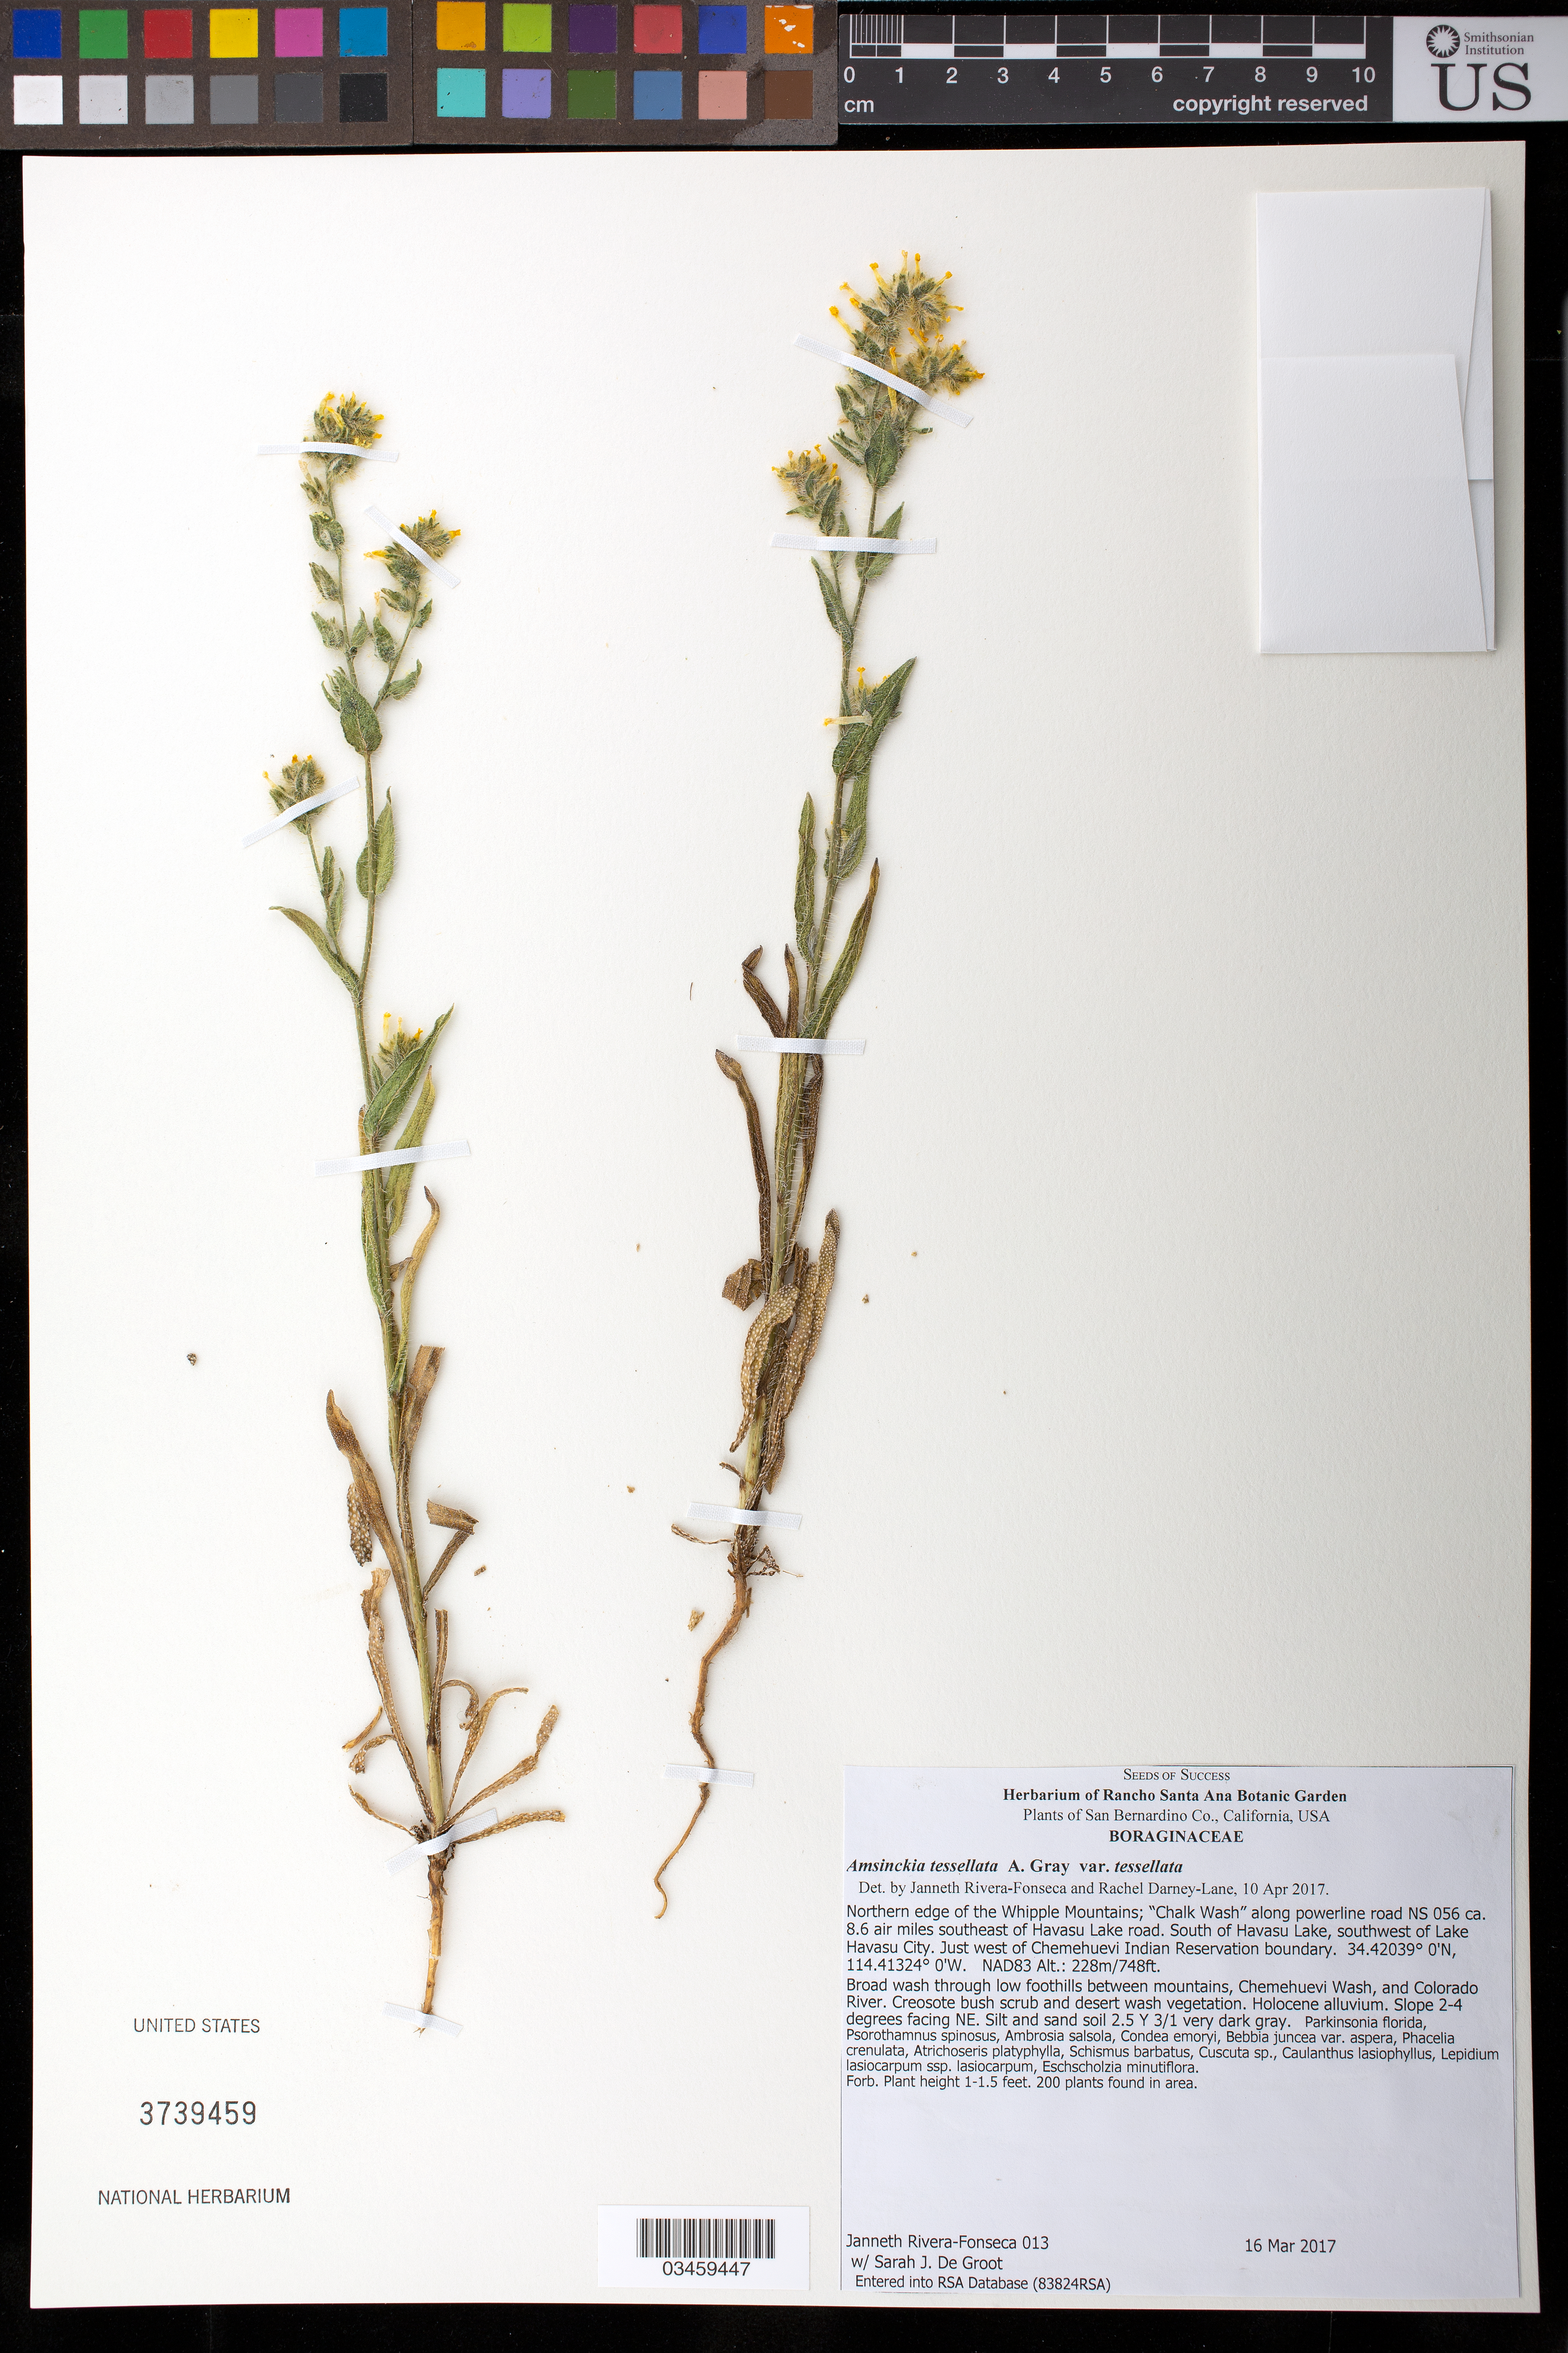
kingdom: Plantae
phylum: Tracheophyta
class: Magnoliopsida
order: Boraginales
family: Boraginaceae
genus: Amsinckia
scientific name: Amsinckia tessellata var. tessellata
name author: A. Gray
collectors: J. Rivera-Fonseca & S. De Groot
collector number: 013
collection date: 2017-03-16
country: United States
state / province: California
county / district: San Bernardino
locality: Northern edge of Whipple Mts, 8.6 air mi. SE of Havasu Lake Road, SW of Lake Havasu City, W of Chemehuevi Indian Reservation boundary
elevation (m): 228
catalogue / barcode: US 3739459